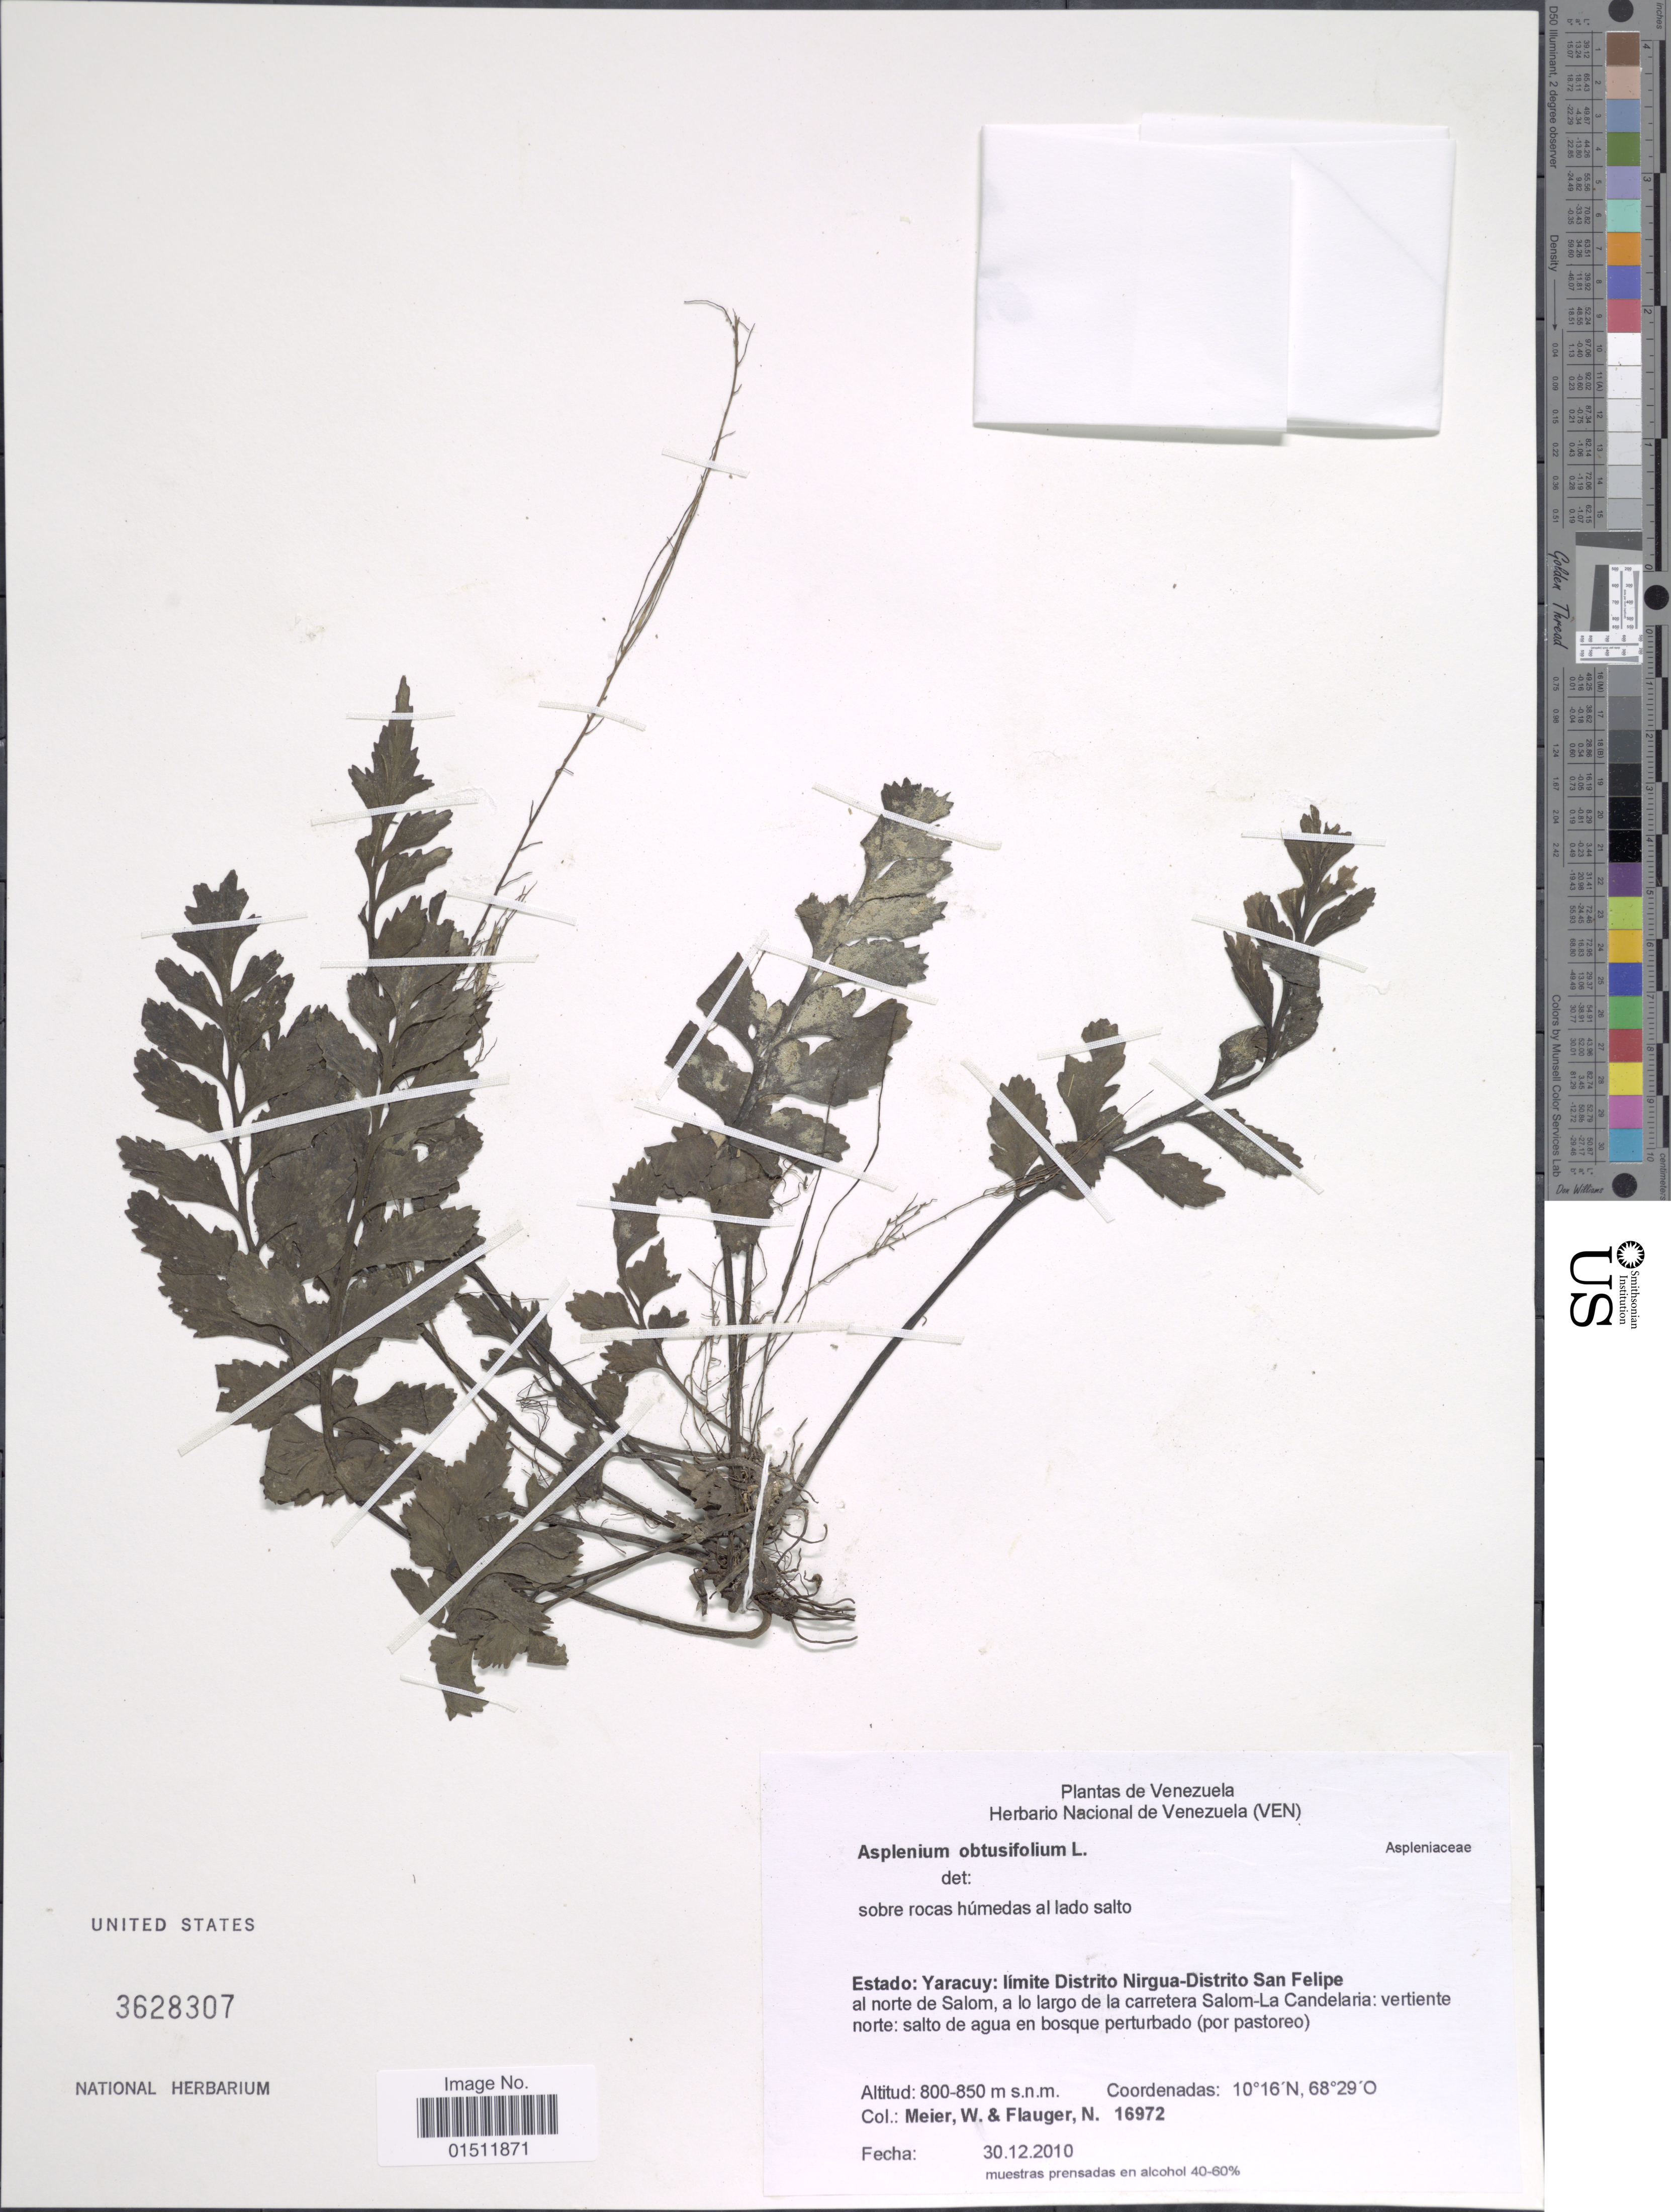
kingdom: Plantae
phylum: Tracheophyta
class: Polypodiopsida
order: Polypodiales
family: Aspleniaceae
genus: Asplenium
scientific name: Asplenium obtusifolium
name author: L.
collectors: W. Meier & N. Flauger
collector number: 16972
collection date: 2010-12-30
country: Venezuela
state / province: Yaracuy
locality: Limite distrito Nirgua-Distrito San Felipe al norte de Salom, a lo largo de la carretera Salom-La Candelaria: vertiente norte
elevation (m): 800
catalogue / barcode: US 3628307